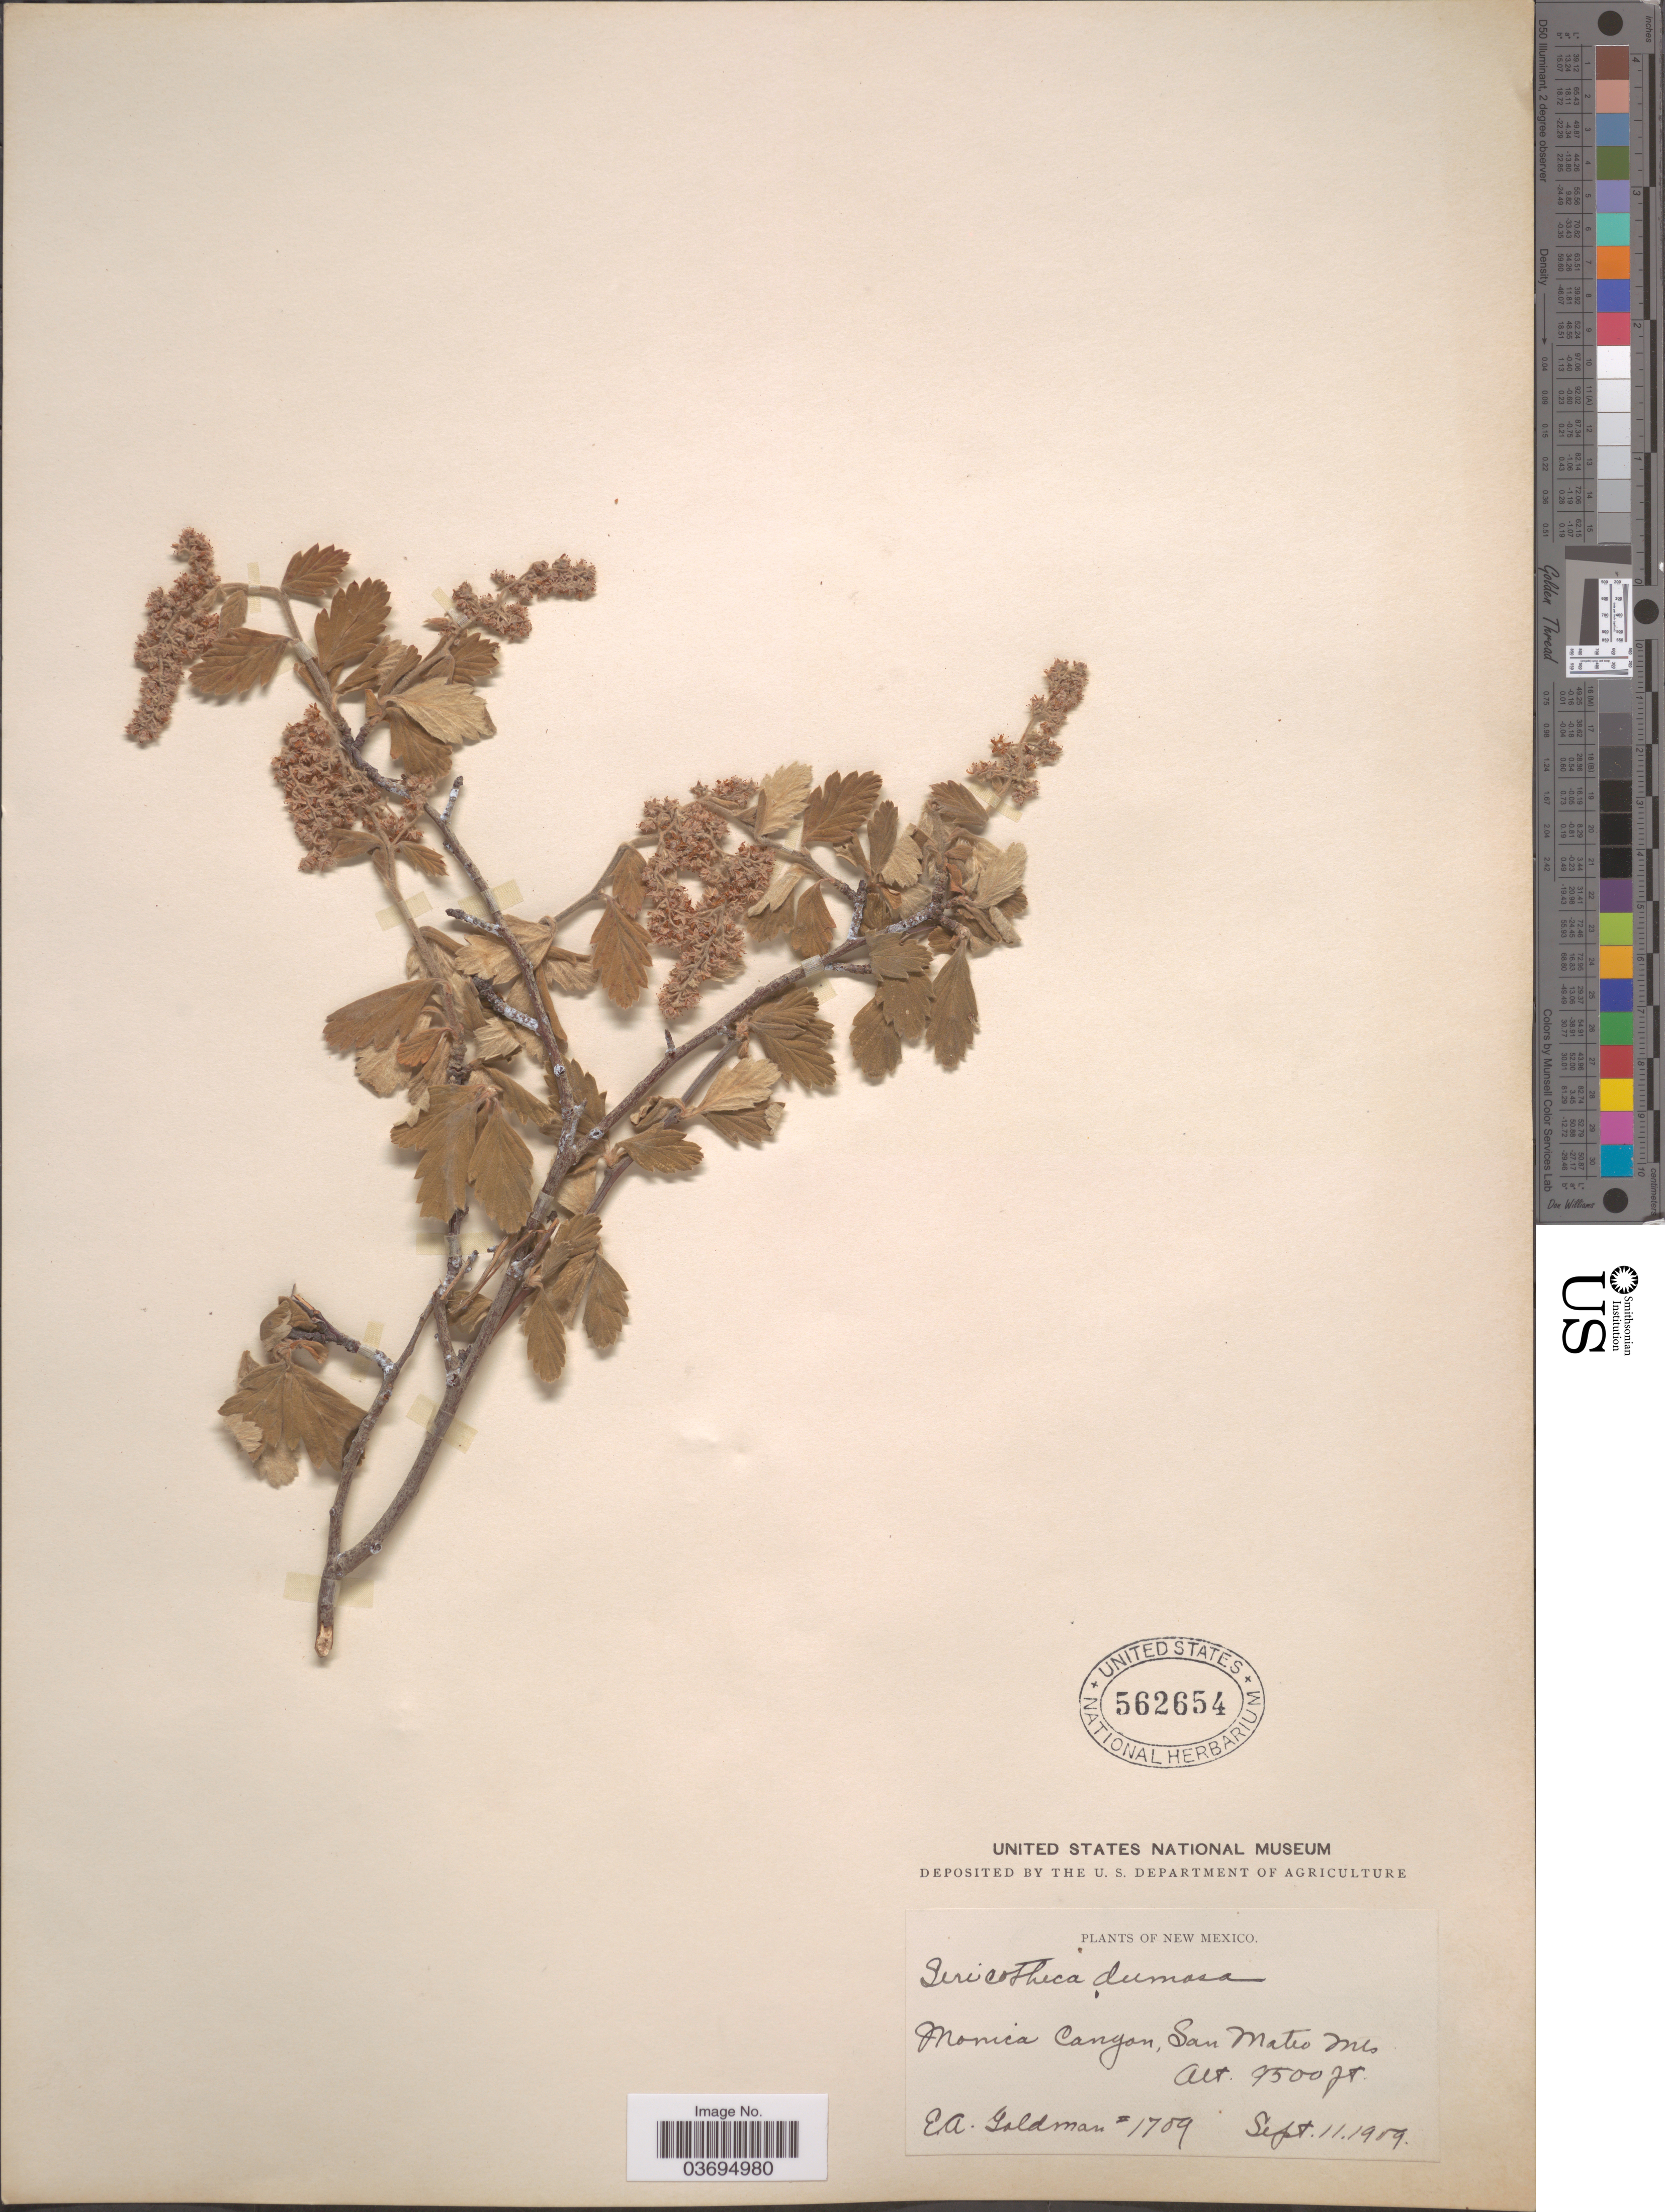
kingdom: Plantae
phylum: Tracheophyta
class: Magnoliopsida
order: Rosales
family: Rosaceae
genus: Holodiscus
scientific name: Holodiscus discolor var. dumosus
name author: Maxim. ex J.M. Coult.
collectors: E. A. Goldman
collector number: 1709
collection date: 1909-09-11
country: United States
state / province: New Mexico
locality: Monica Canyon, San Mateo Mts.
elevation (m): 2896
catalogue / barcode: US 562654